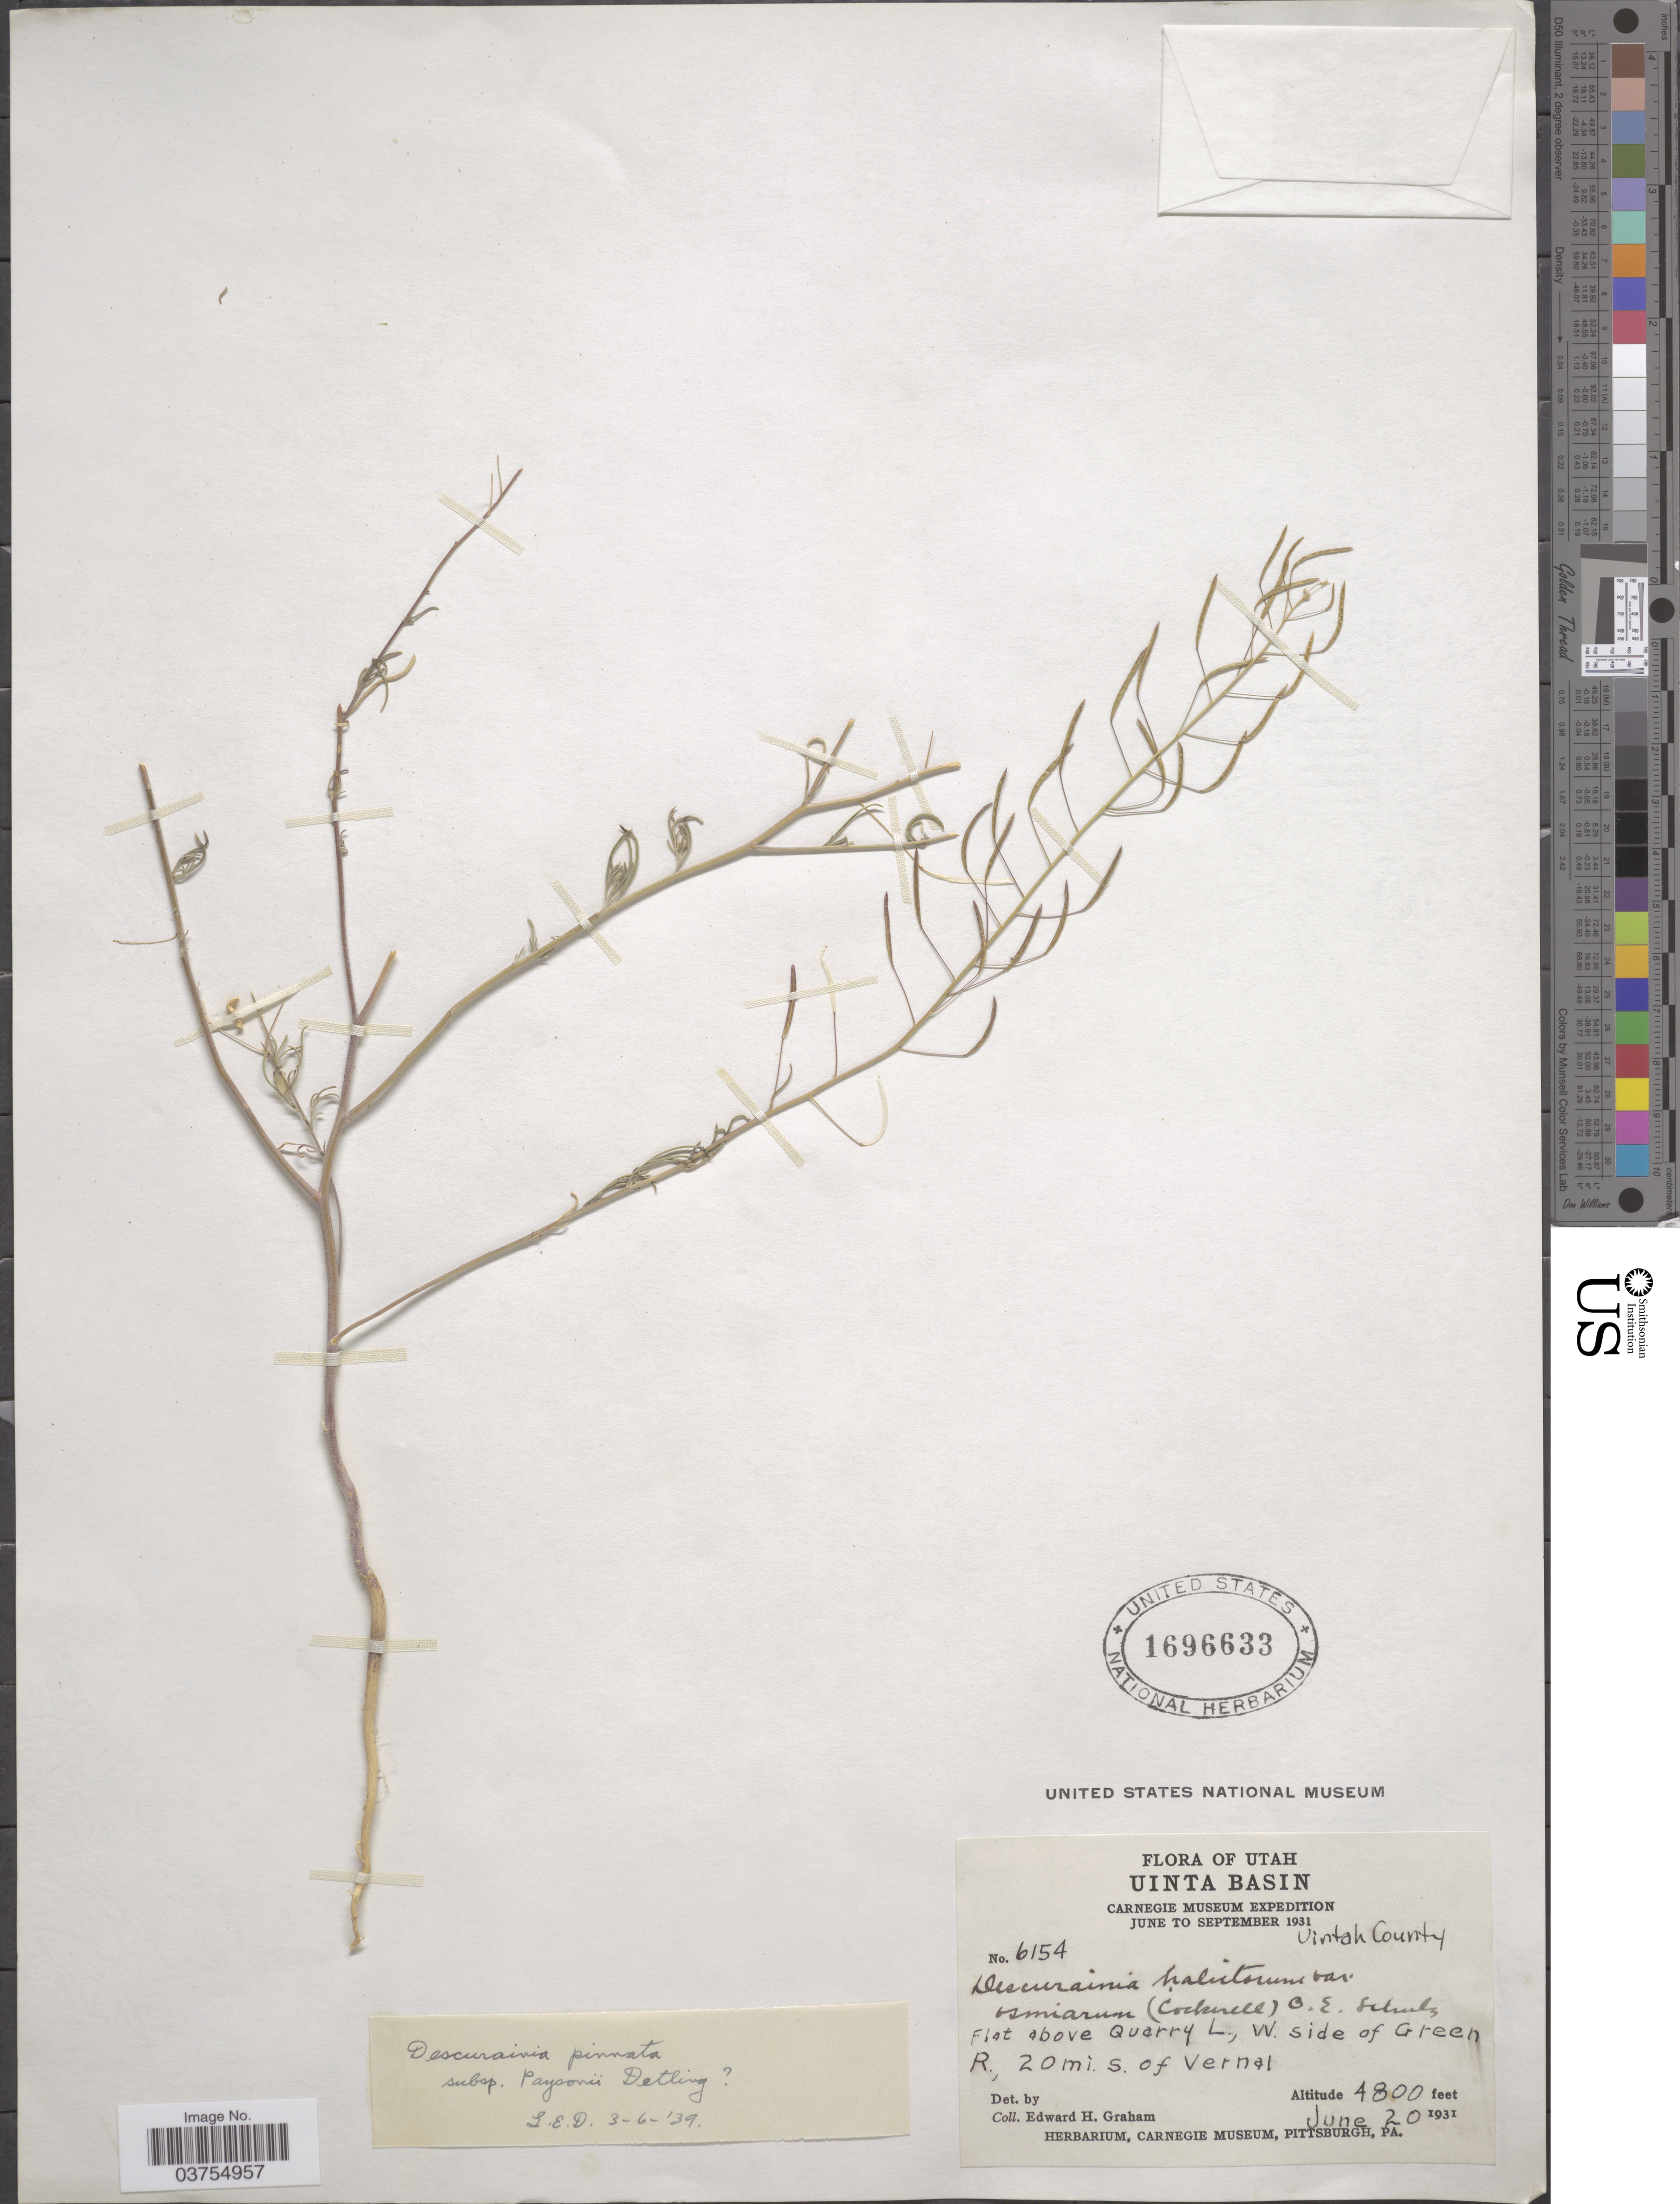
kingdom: Plantae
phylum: Tracheophyta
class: Magnoliopsida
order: Brassicales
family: Brassicaceae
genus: Descurainia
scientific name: Descurainia pinnata subsp. paysonii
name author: (C.A. Mey.) Detling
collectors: E. H. Graham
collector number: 6154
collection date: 1931-06-20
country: United States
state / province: Utah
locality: Uinta Basin. Uintah County. Flat above Quarry L., W. side of Green R., 20 mi. S. of Vernal.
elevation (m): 1463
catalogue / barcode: US 1696633